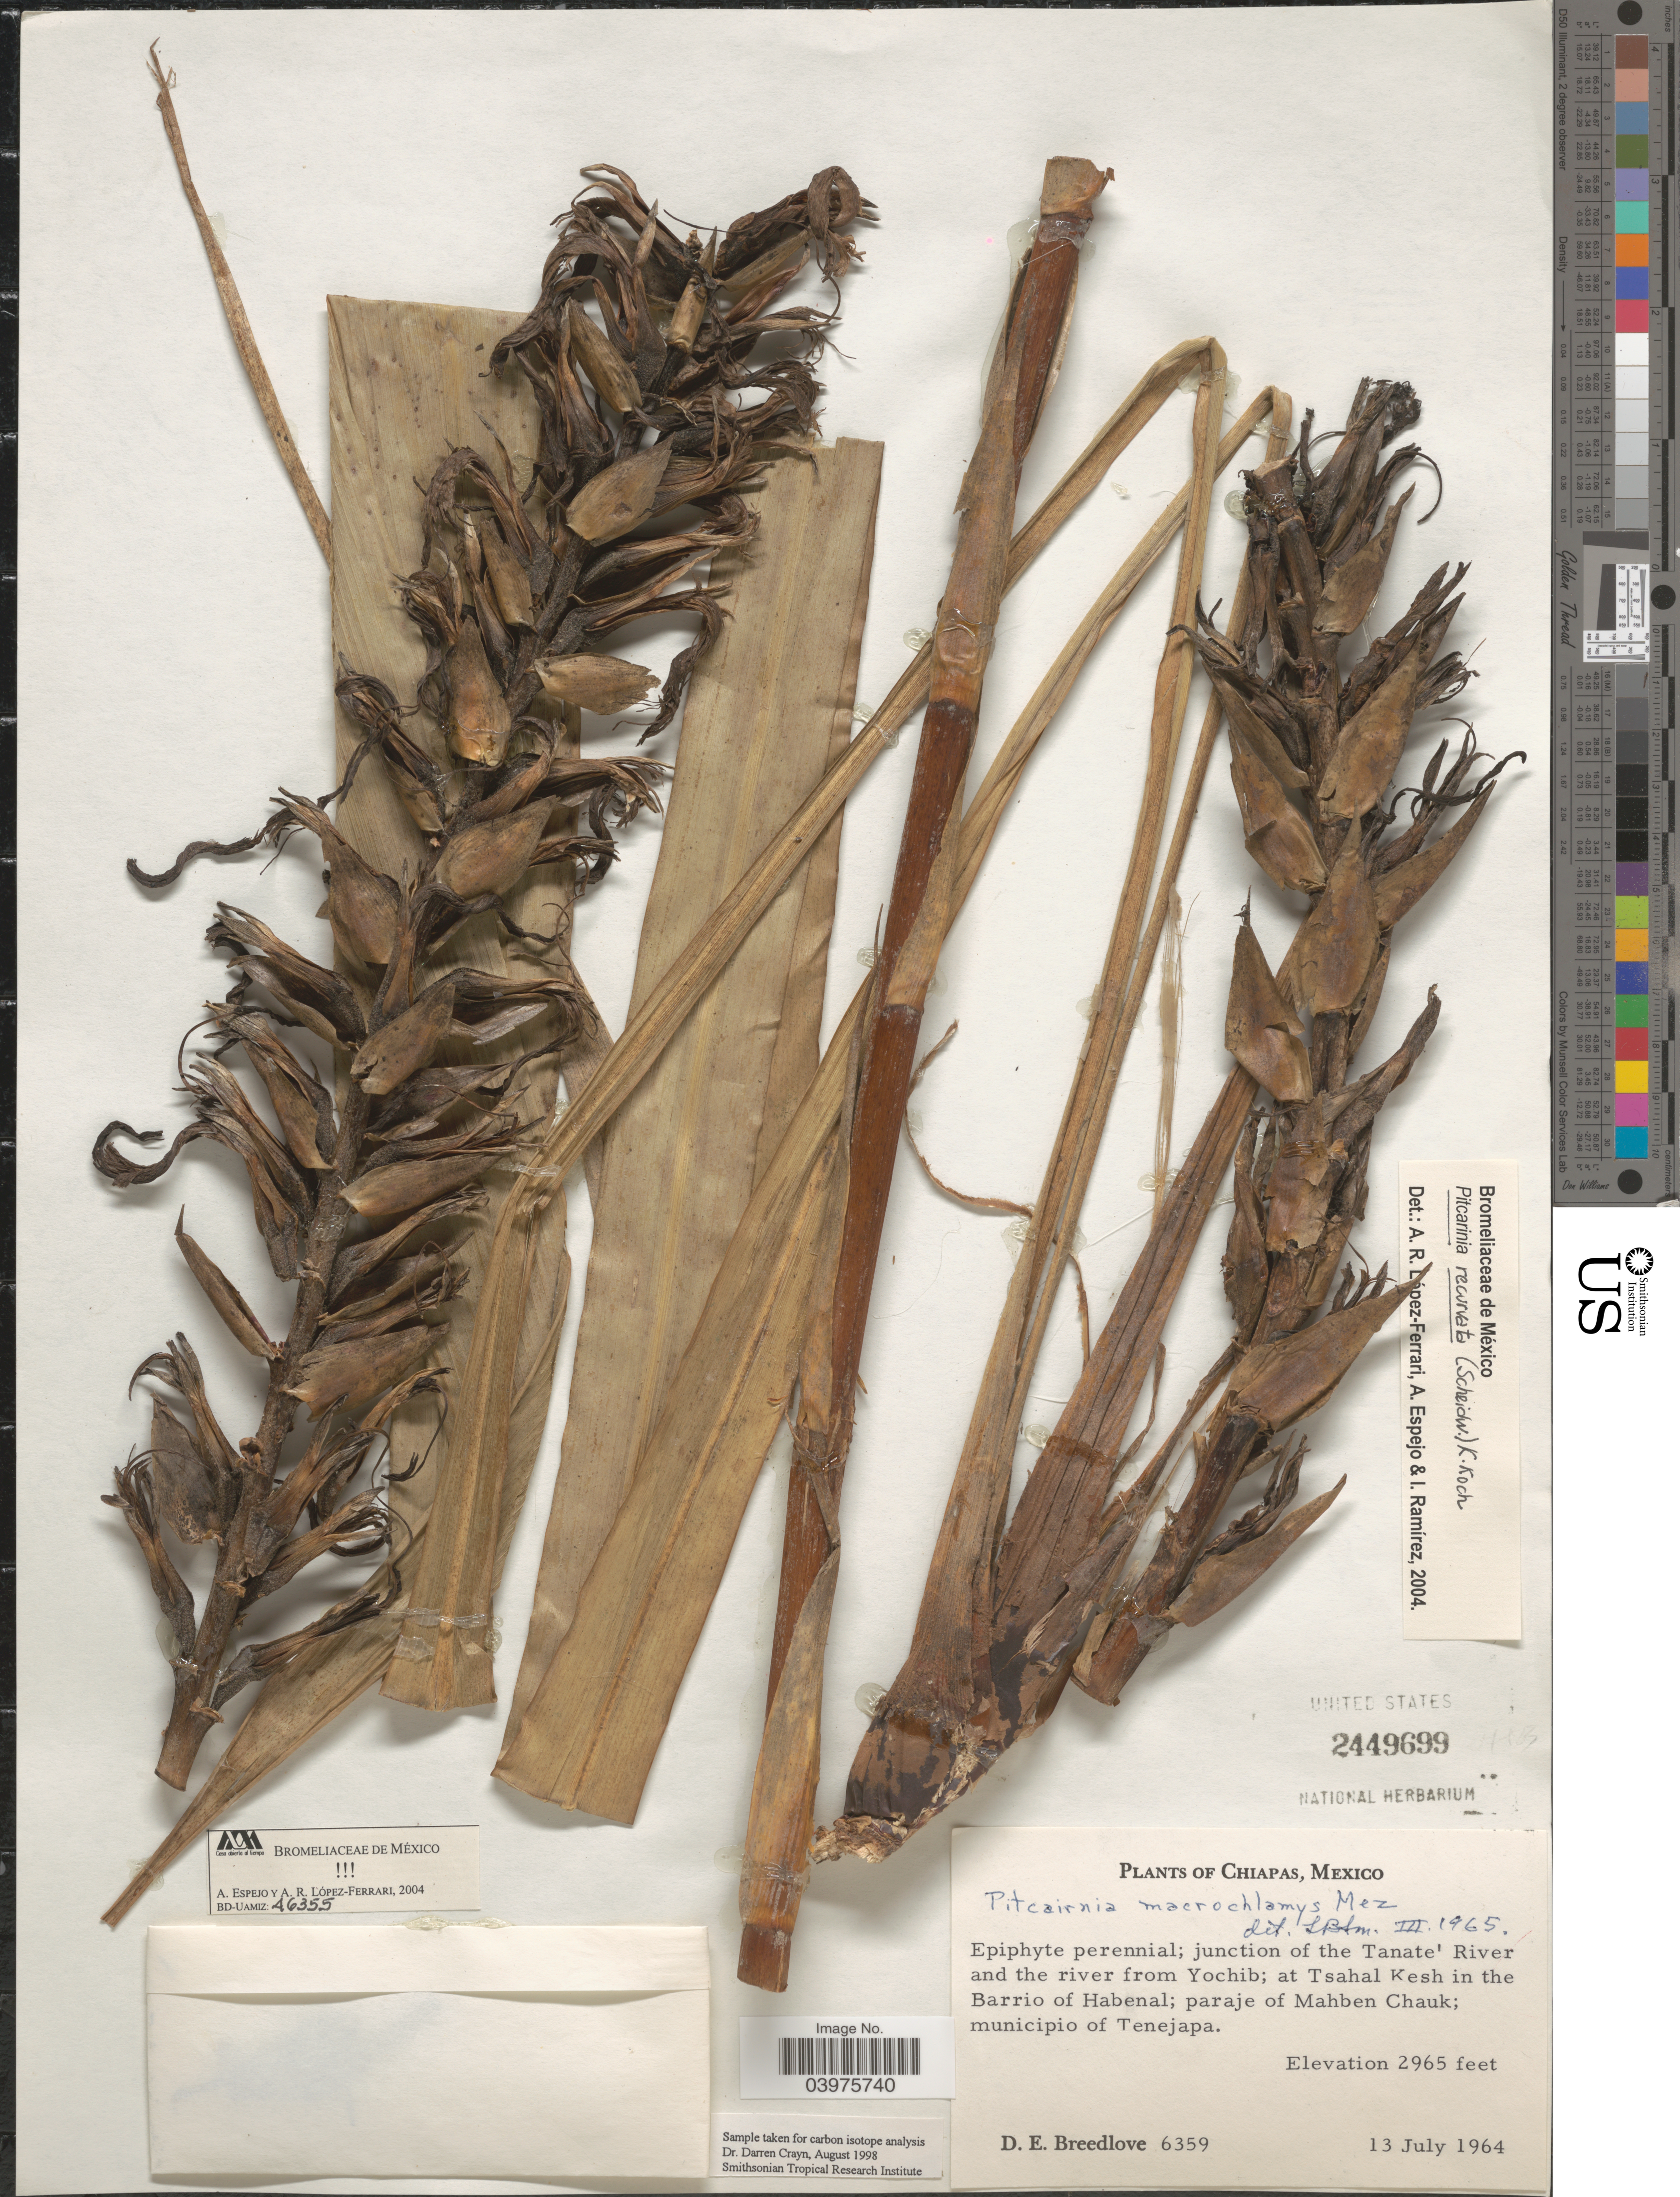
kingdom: Plantae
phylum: Tracheophyta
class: Liliopsida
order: Poales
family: Bromeliaceae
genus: Pitcairnia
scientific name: Pitcairnia recurvata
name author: (Scheidw.) K. Koch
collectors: D. E. Breedlove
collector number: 6359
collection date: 1964-07-13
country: Mexico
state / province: Chiapas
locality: Junction of the Tanate' river and the river from Yochib; at Tsahal Kesh in the Barrio of Habenal; paraje of Mahben Chauk; municipio of Tenejapa.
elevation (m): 904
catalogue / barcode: US 2449699